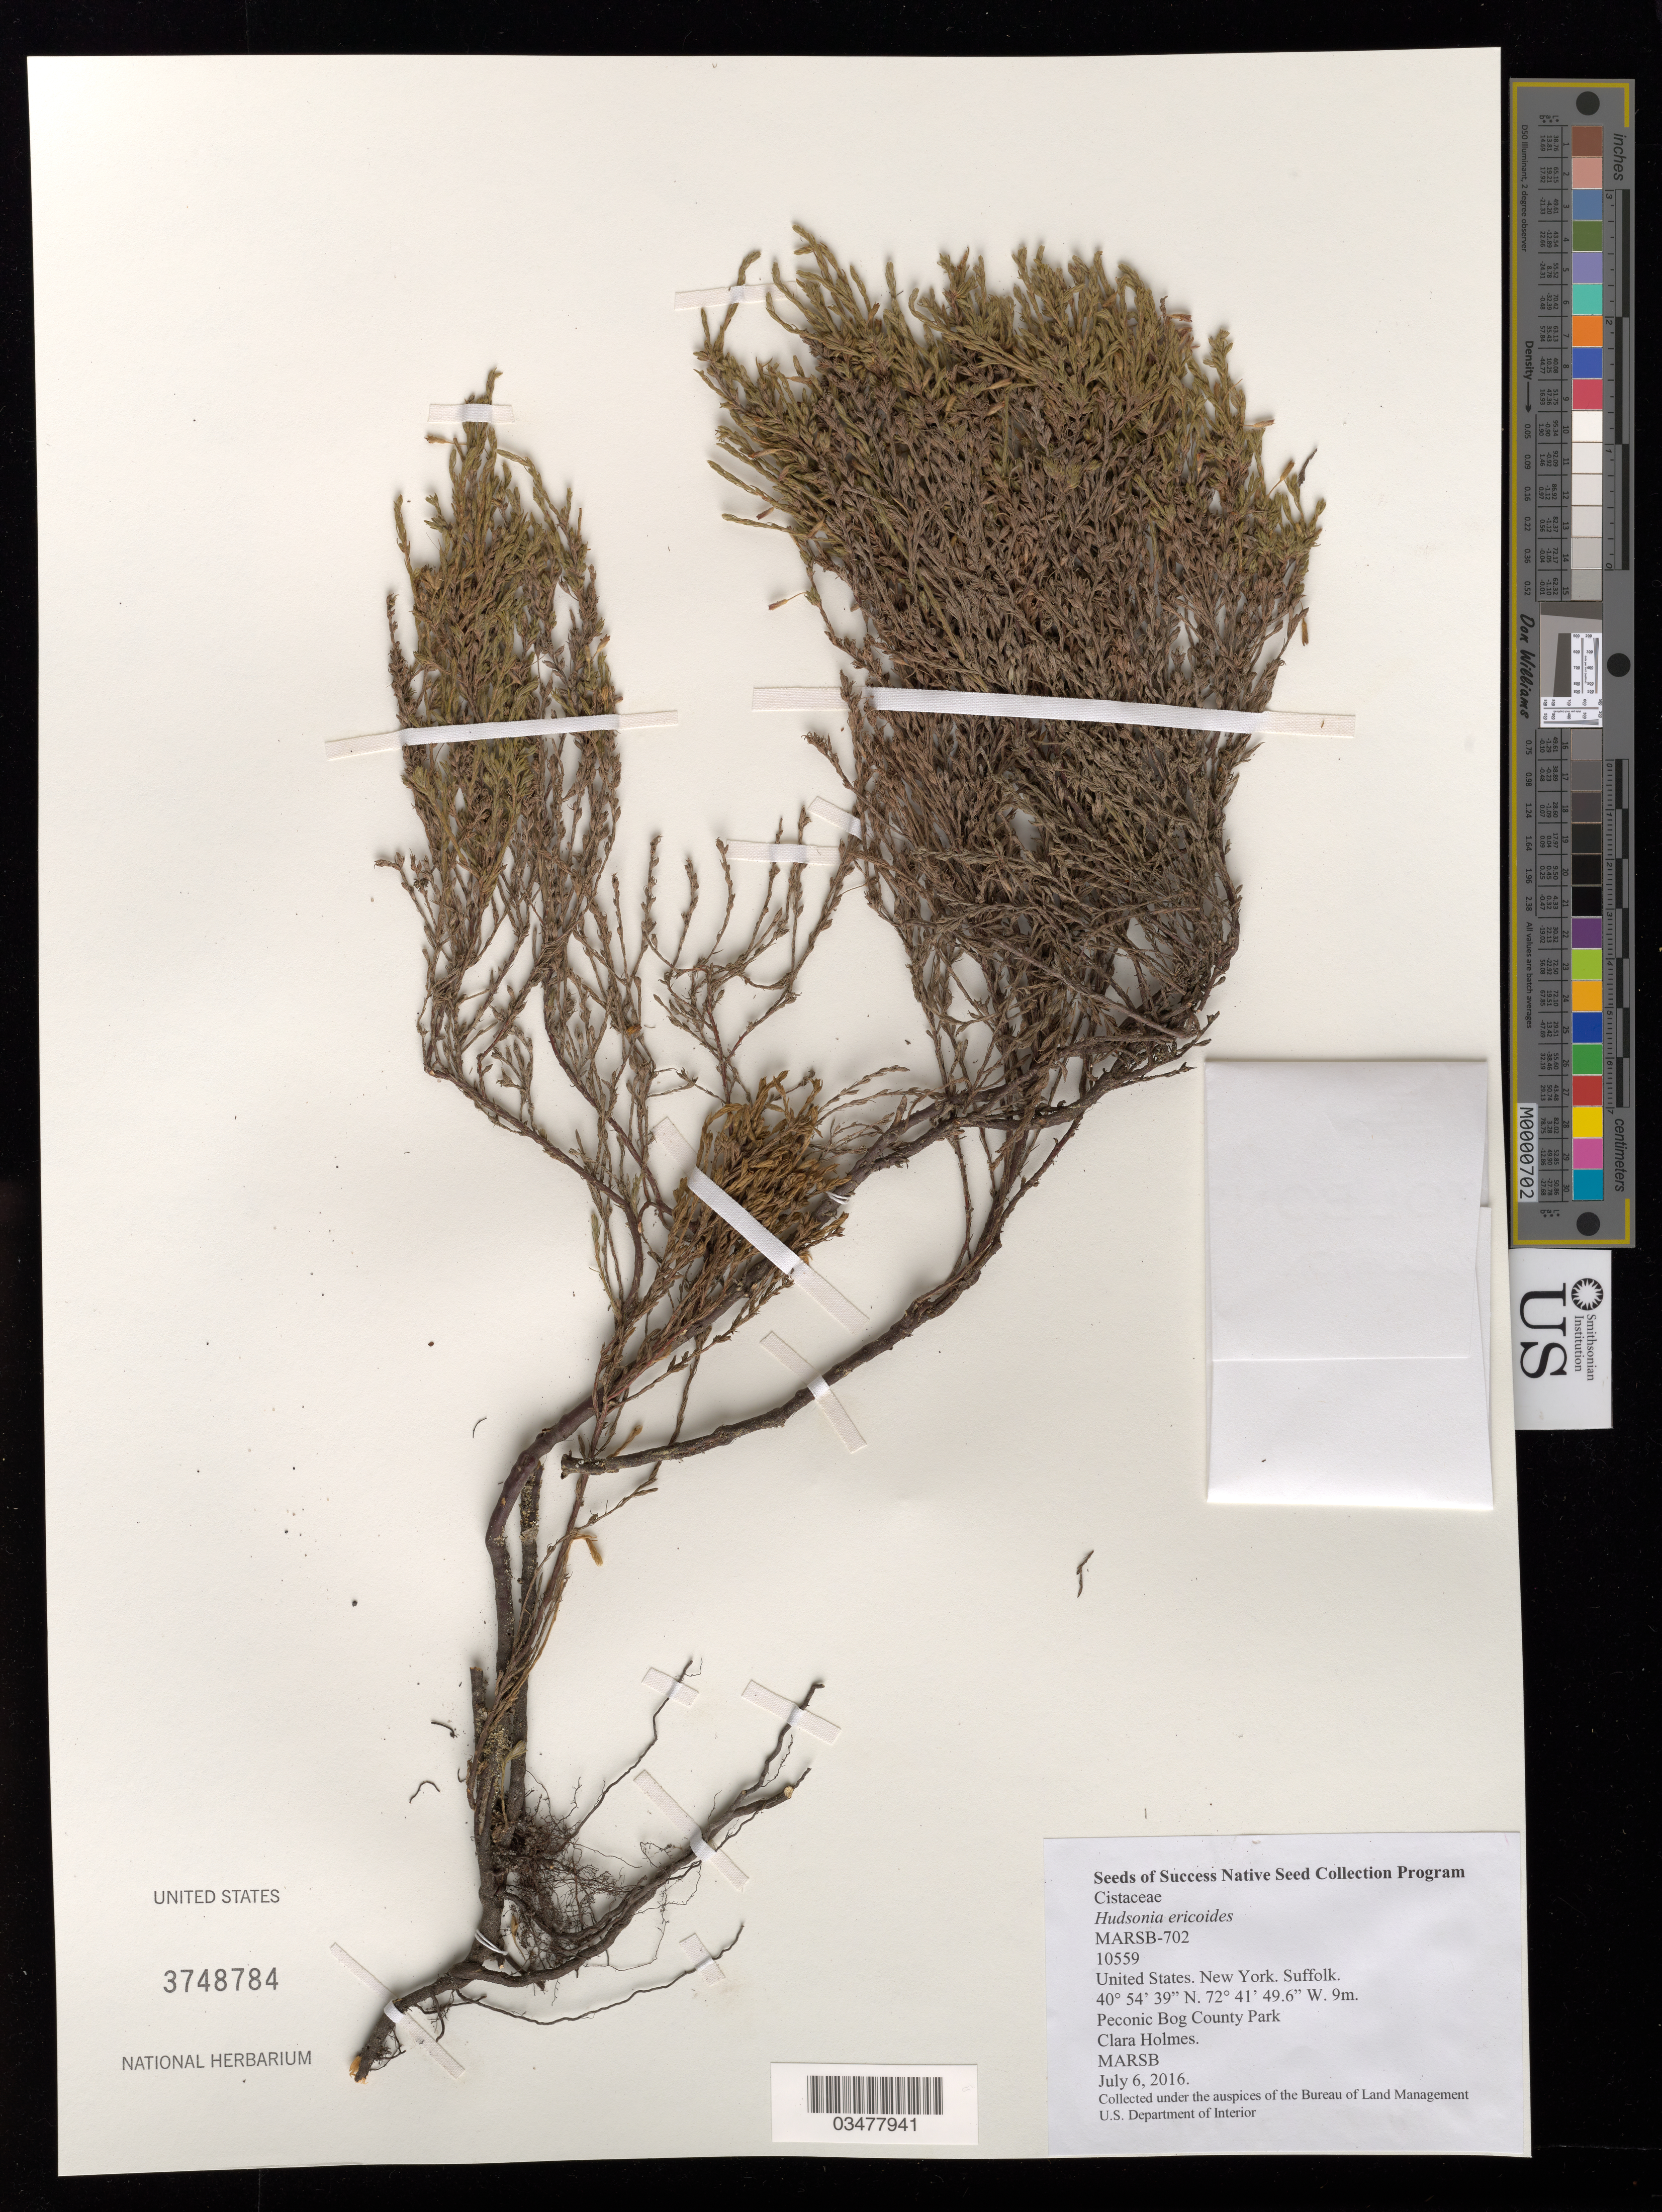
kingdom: Plantae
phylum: Tracheophyta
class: Magnoliopsida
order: Malvales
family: Cistaceae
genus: Hudsonia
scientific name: Hudsonia ericoides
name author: L.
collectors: C. Holmes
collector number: MARSB-702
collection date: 2016-07-06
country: United States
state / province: New York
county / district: Suffolk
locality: Peconic Bog County Park, Power line ROW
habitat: Pitch Pine Lowland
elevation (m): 9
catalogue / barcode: US 3748784